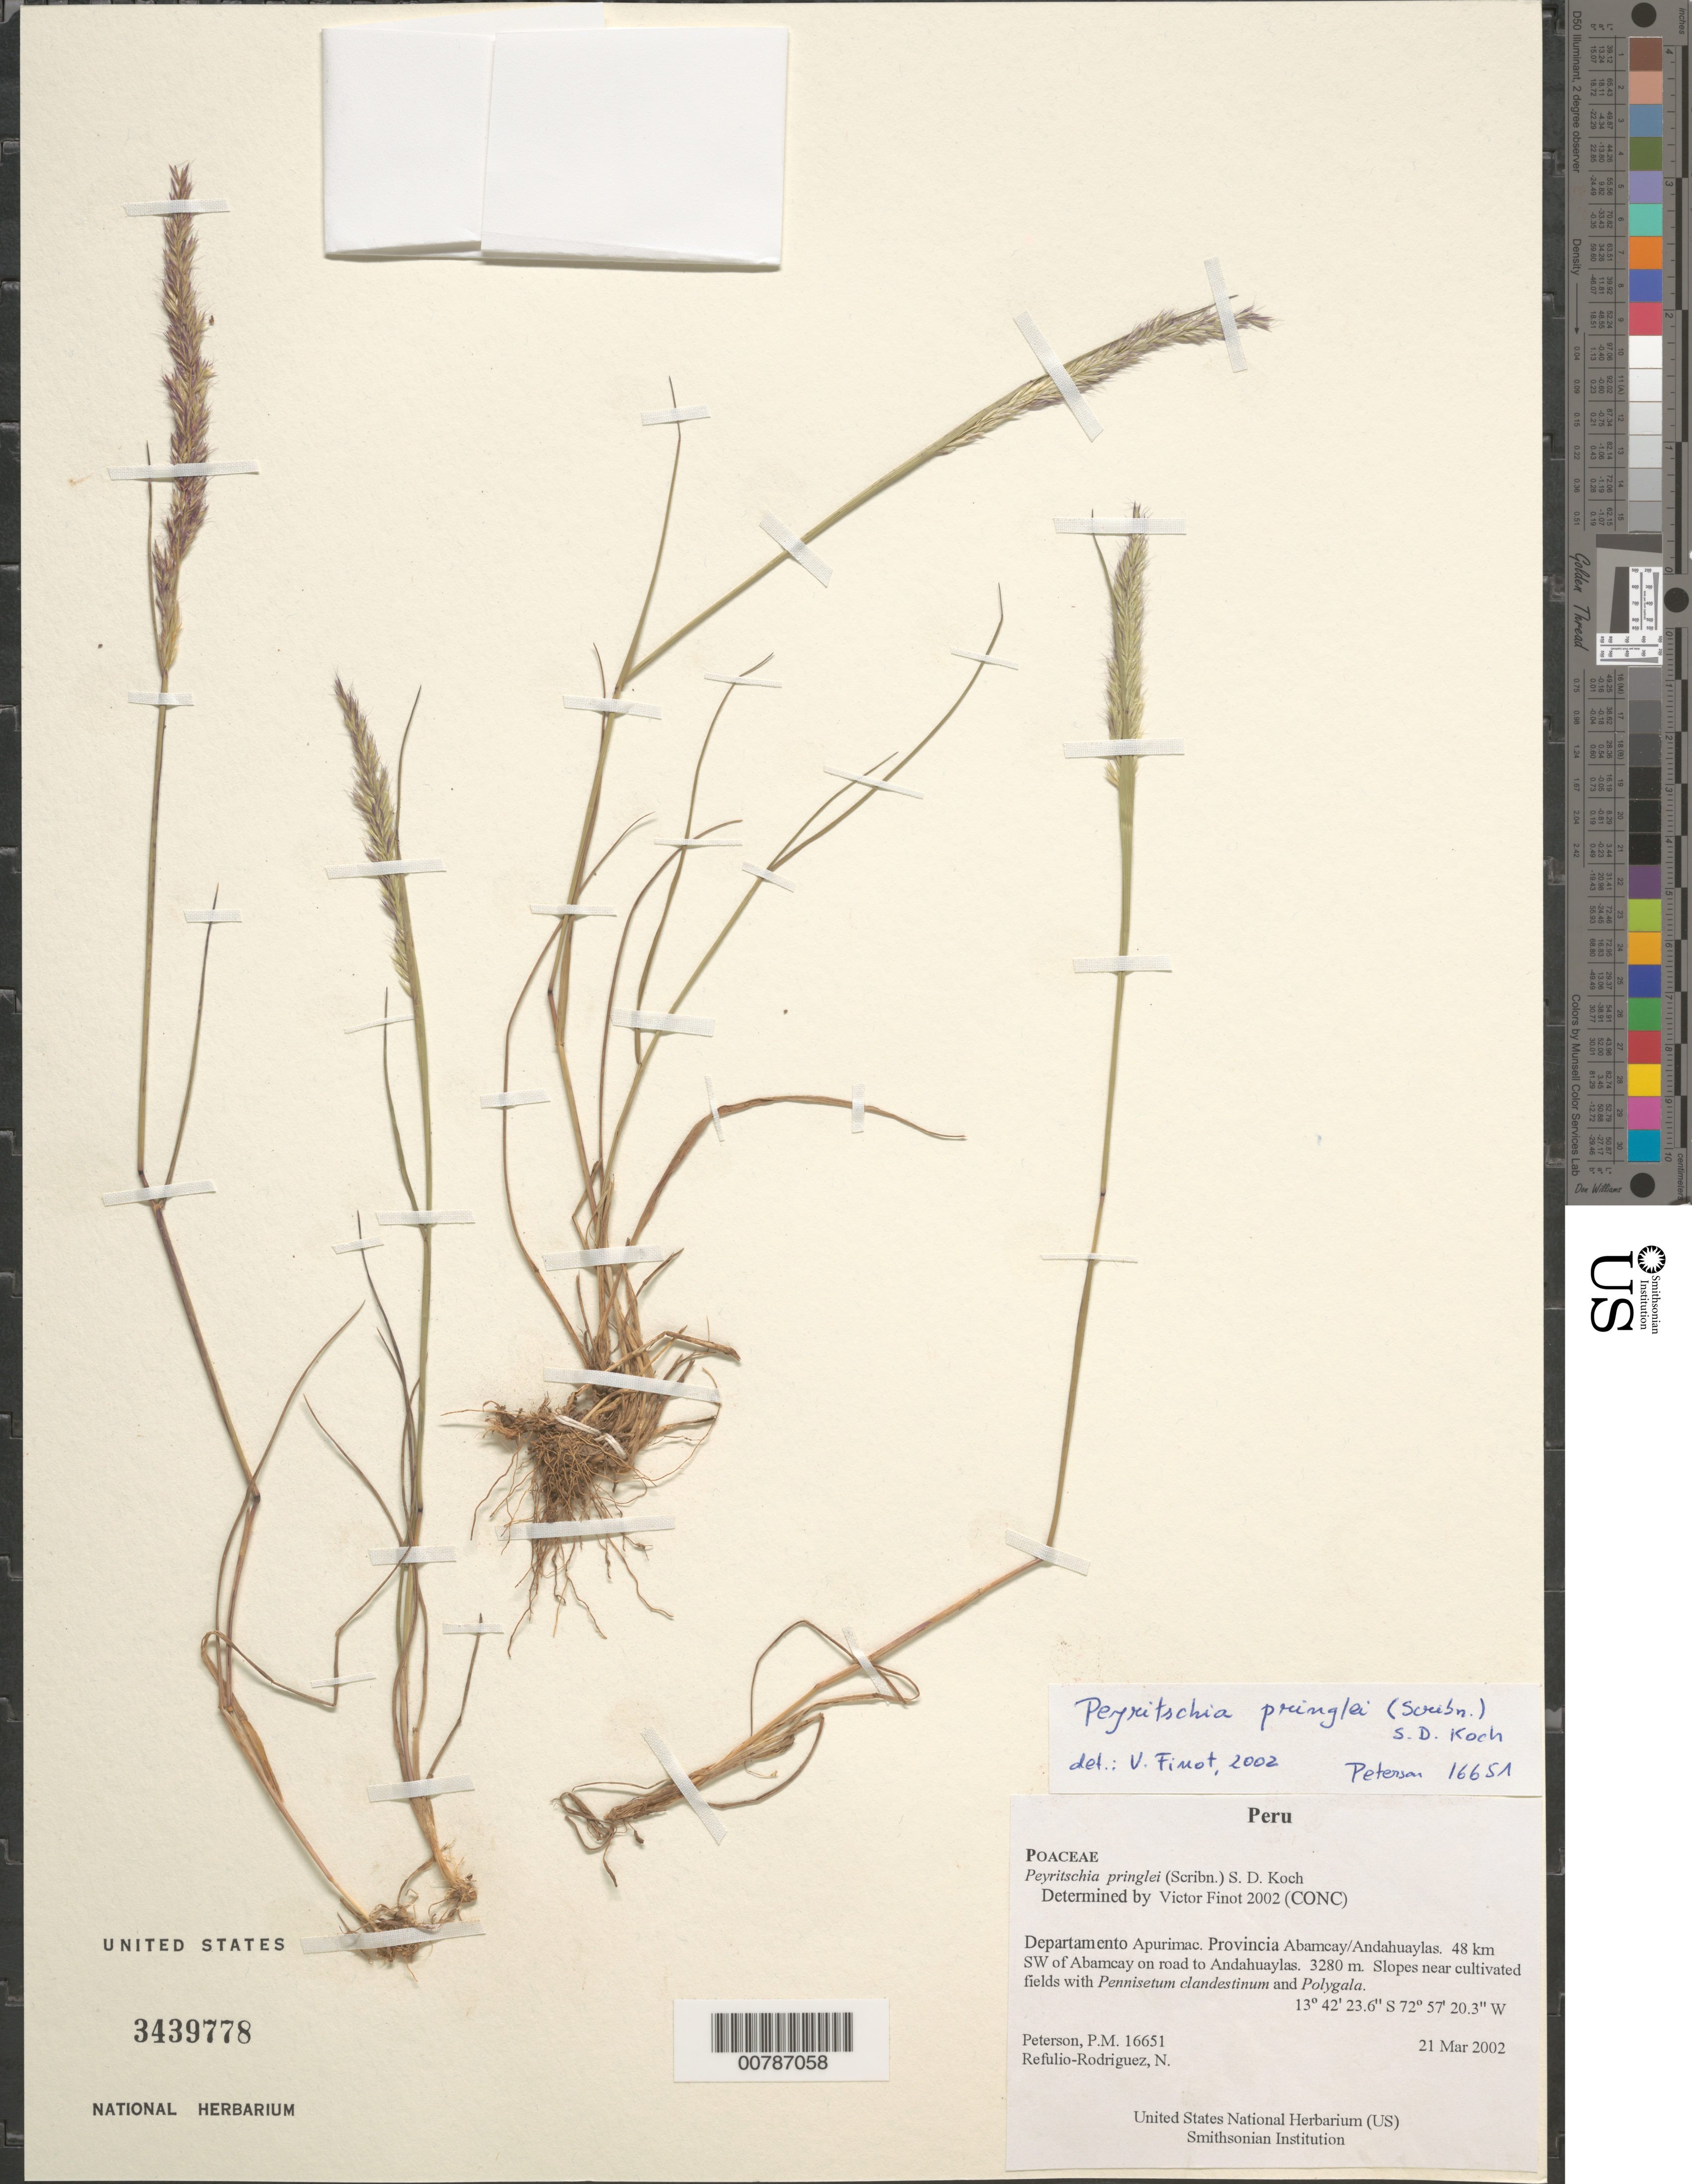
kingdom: Plantae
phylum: Tracheophyta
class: Liliopsida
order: Poales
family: Poaceae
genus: Peyritschia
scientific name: Peyritschia pringlei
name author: (Scribn.) S.D. Koch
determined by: Finot, V. L.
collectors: P. M. Peterson & N. Refulio-Rodríguez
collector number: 16651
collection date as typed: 21 Mar 2002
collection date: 2002-03-21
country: Peru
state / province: Apurímac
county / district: Abancay/Andahuaylas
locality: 48 km SW of Abancay on road to Andahuaylas.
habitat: Slopes near cultivated fields with ~Pennisetum clandestinum~ and ~Polygala~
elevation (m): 3280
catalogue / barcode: US 3439778